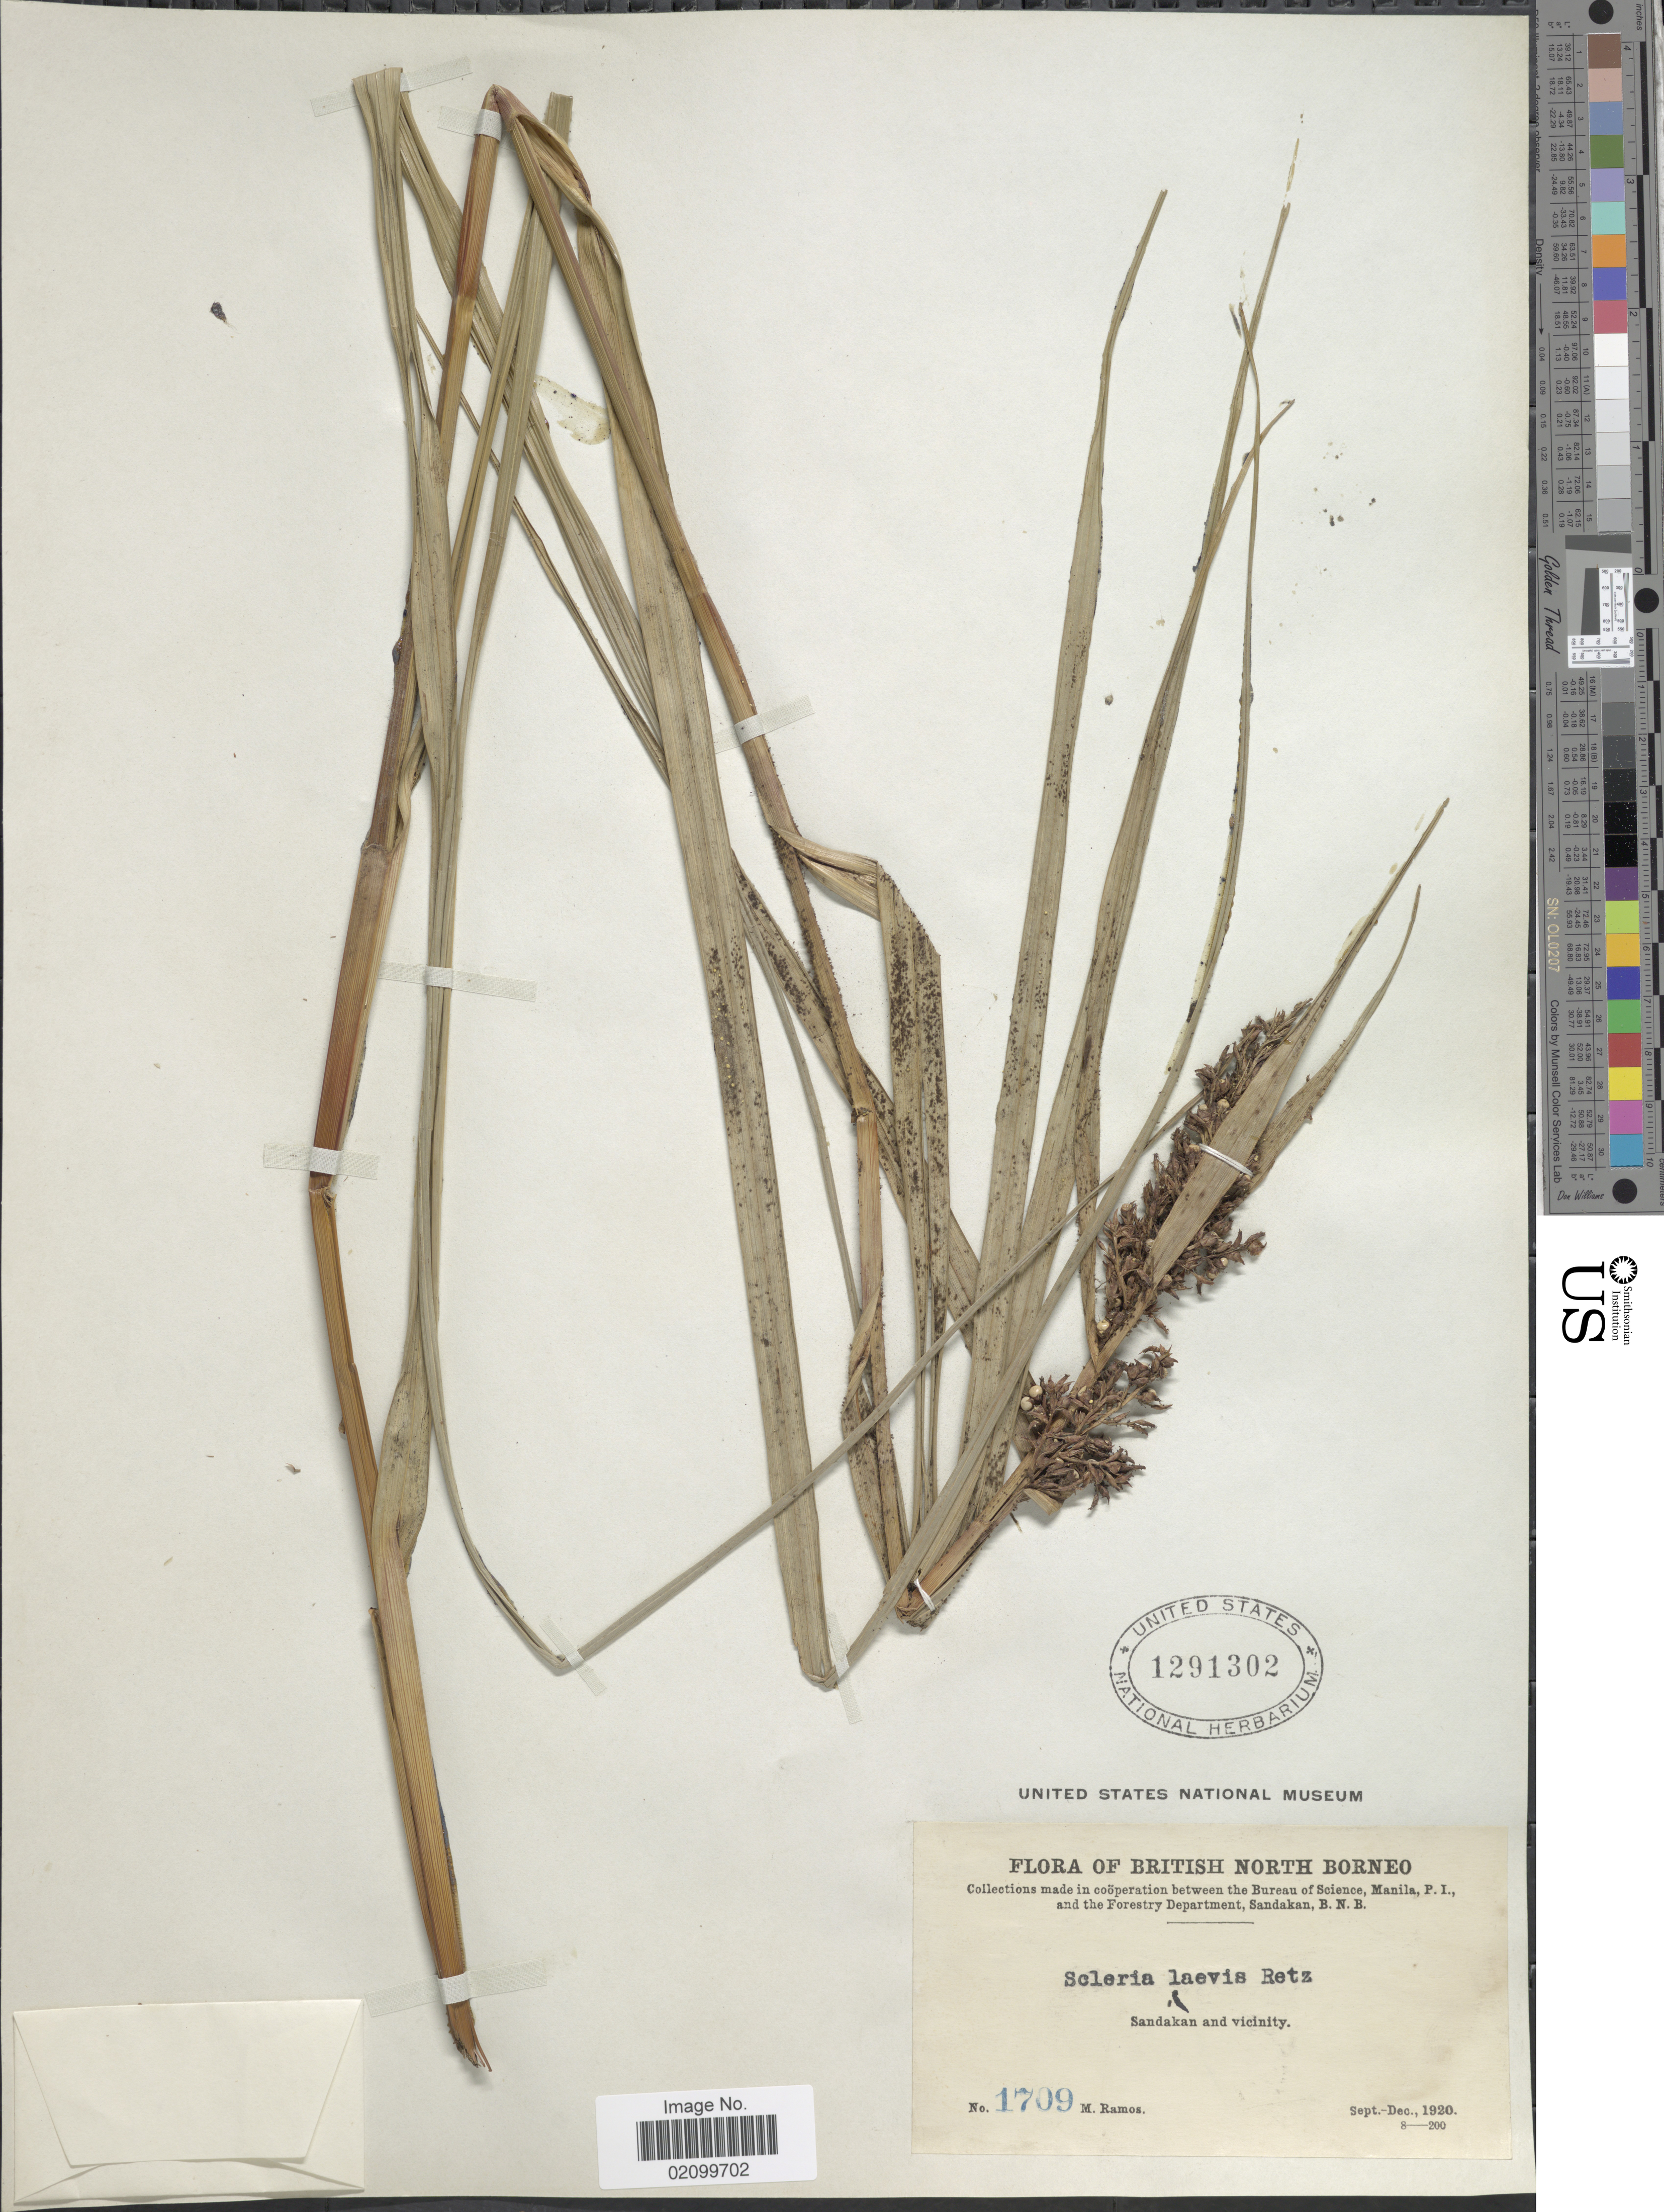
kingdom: Plantae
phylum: Tracheophyta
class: Liliopsida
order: Poales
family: Cyperaceae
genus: Scleria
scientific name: Scleria oblata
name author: S.T. Blake ex J. Kern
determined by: Kern, J. H.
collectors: M. Ramos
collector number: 1709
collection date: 1920-09/1920-12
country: Malaysia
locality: British North Borneo. Sandakan and vicinity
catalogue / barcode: US 1291302